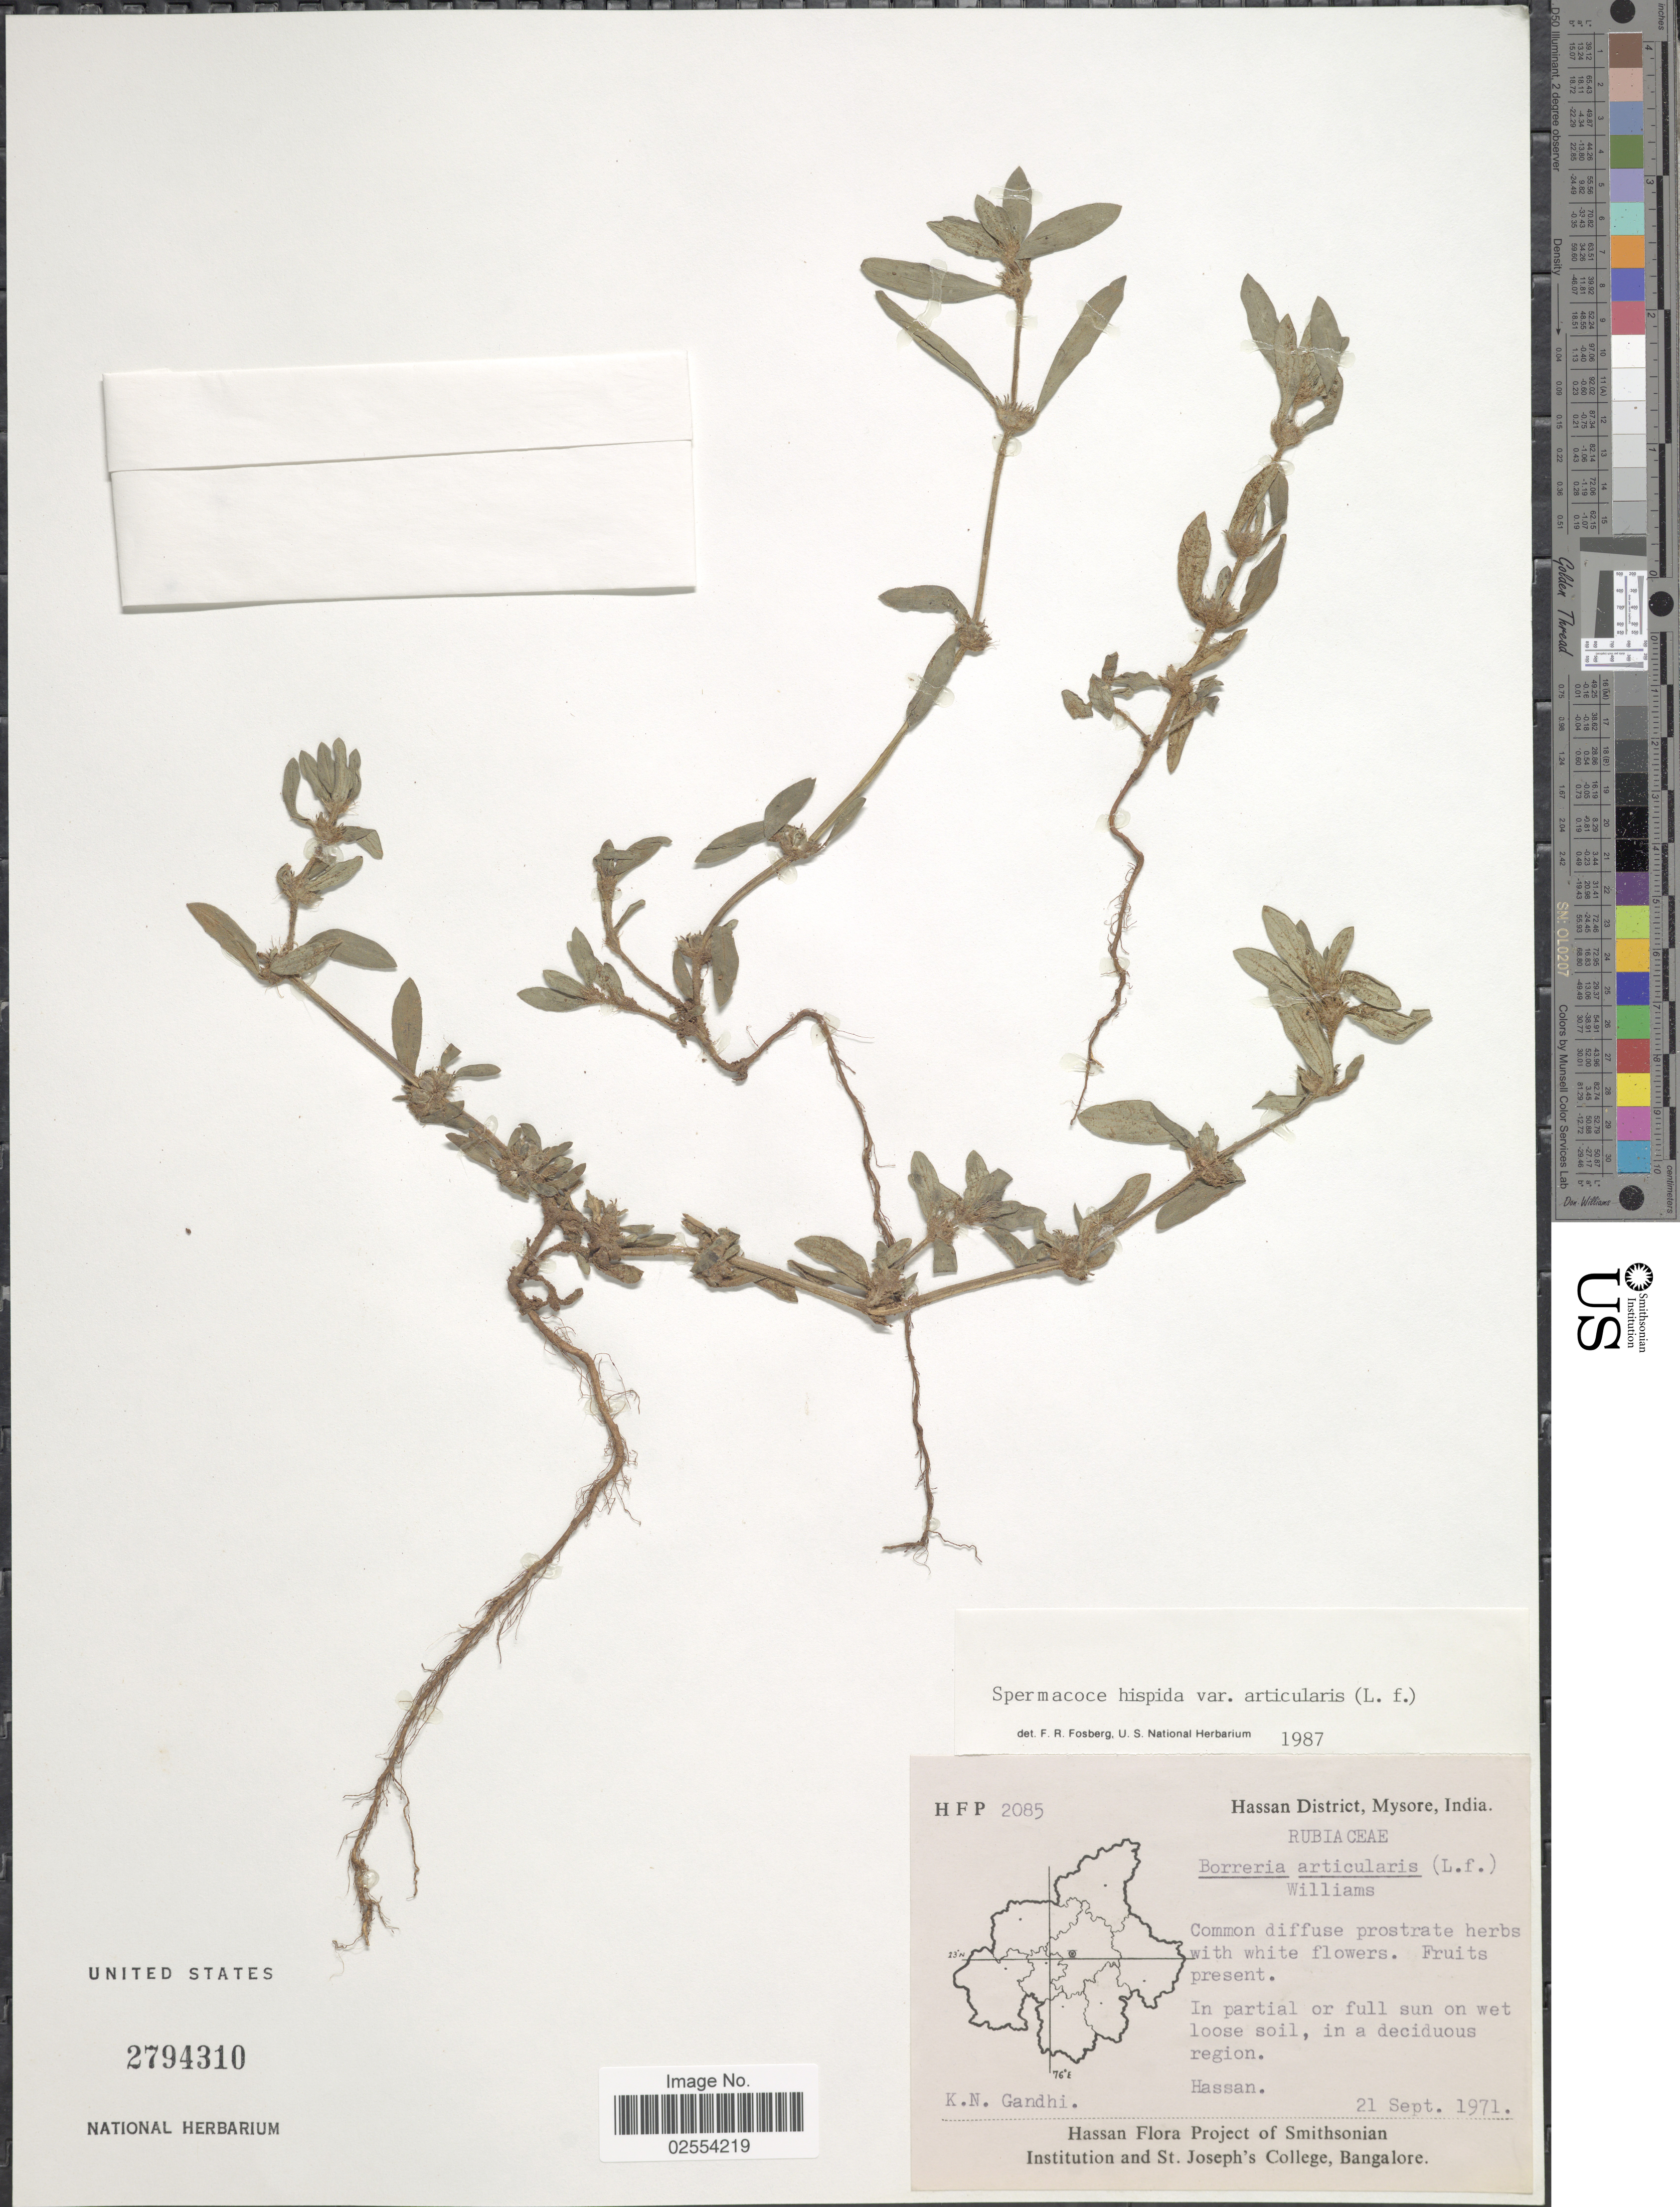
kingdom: Plantae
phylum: Tracheophyta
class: Magnoliopsida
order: Gentianales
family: Rubiaceae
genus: Spermacoce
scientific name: Spermacoce articularis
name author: L. f.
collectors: K. N. Gandhi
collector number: H F P 2085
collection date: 1971-09-21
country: India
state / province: Karnataka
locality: Hassan District, Mysore, In partial or full sun on wet loose soil, in a deciduous region, Hassan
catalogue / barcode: US 2794310